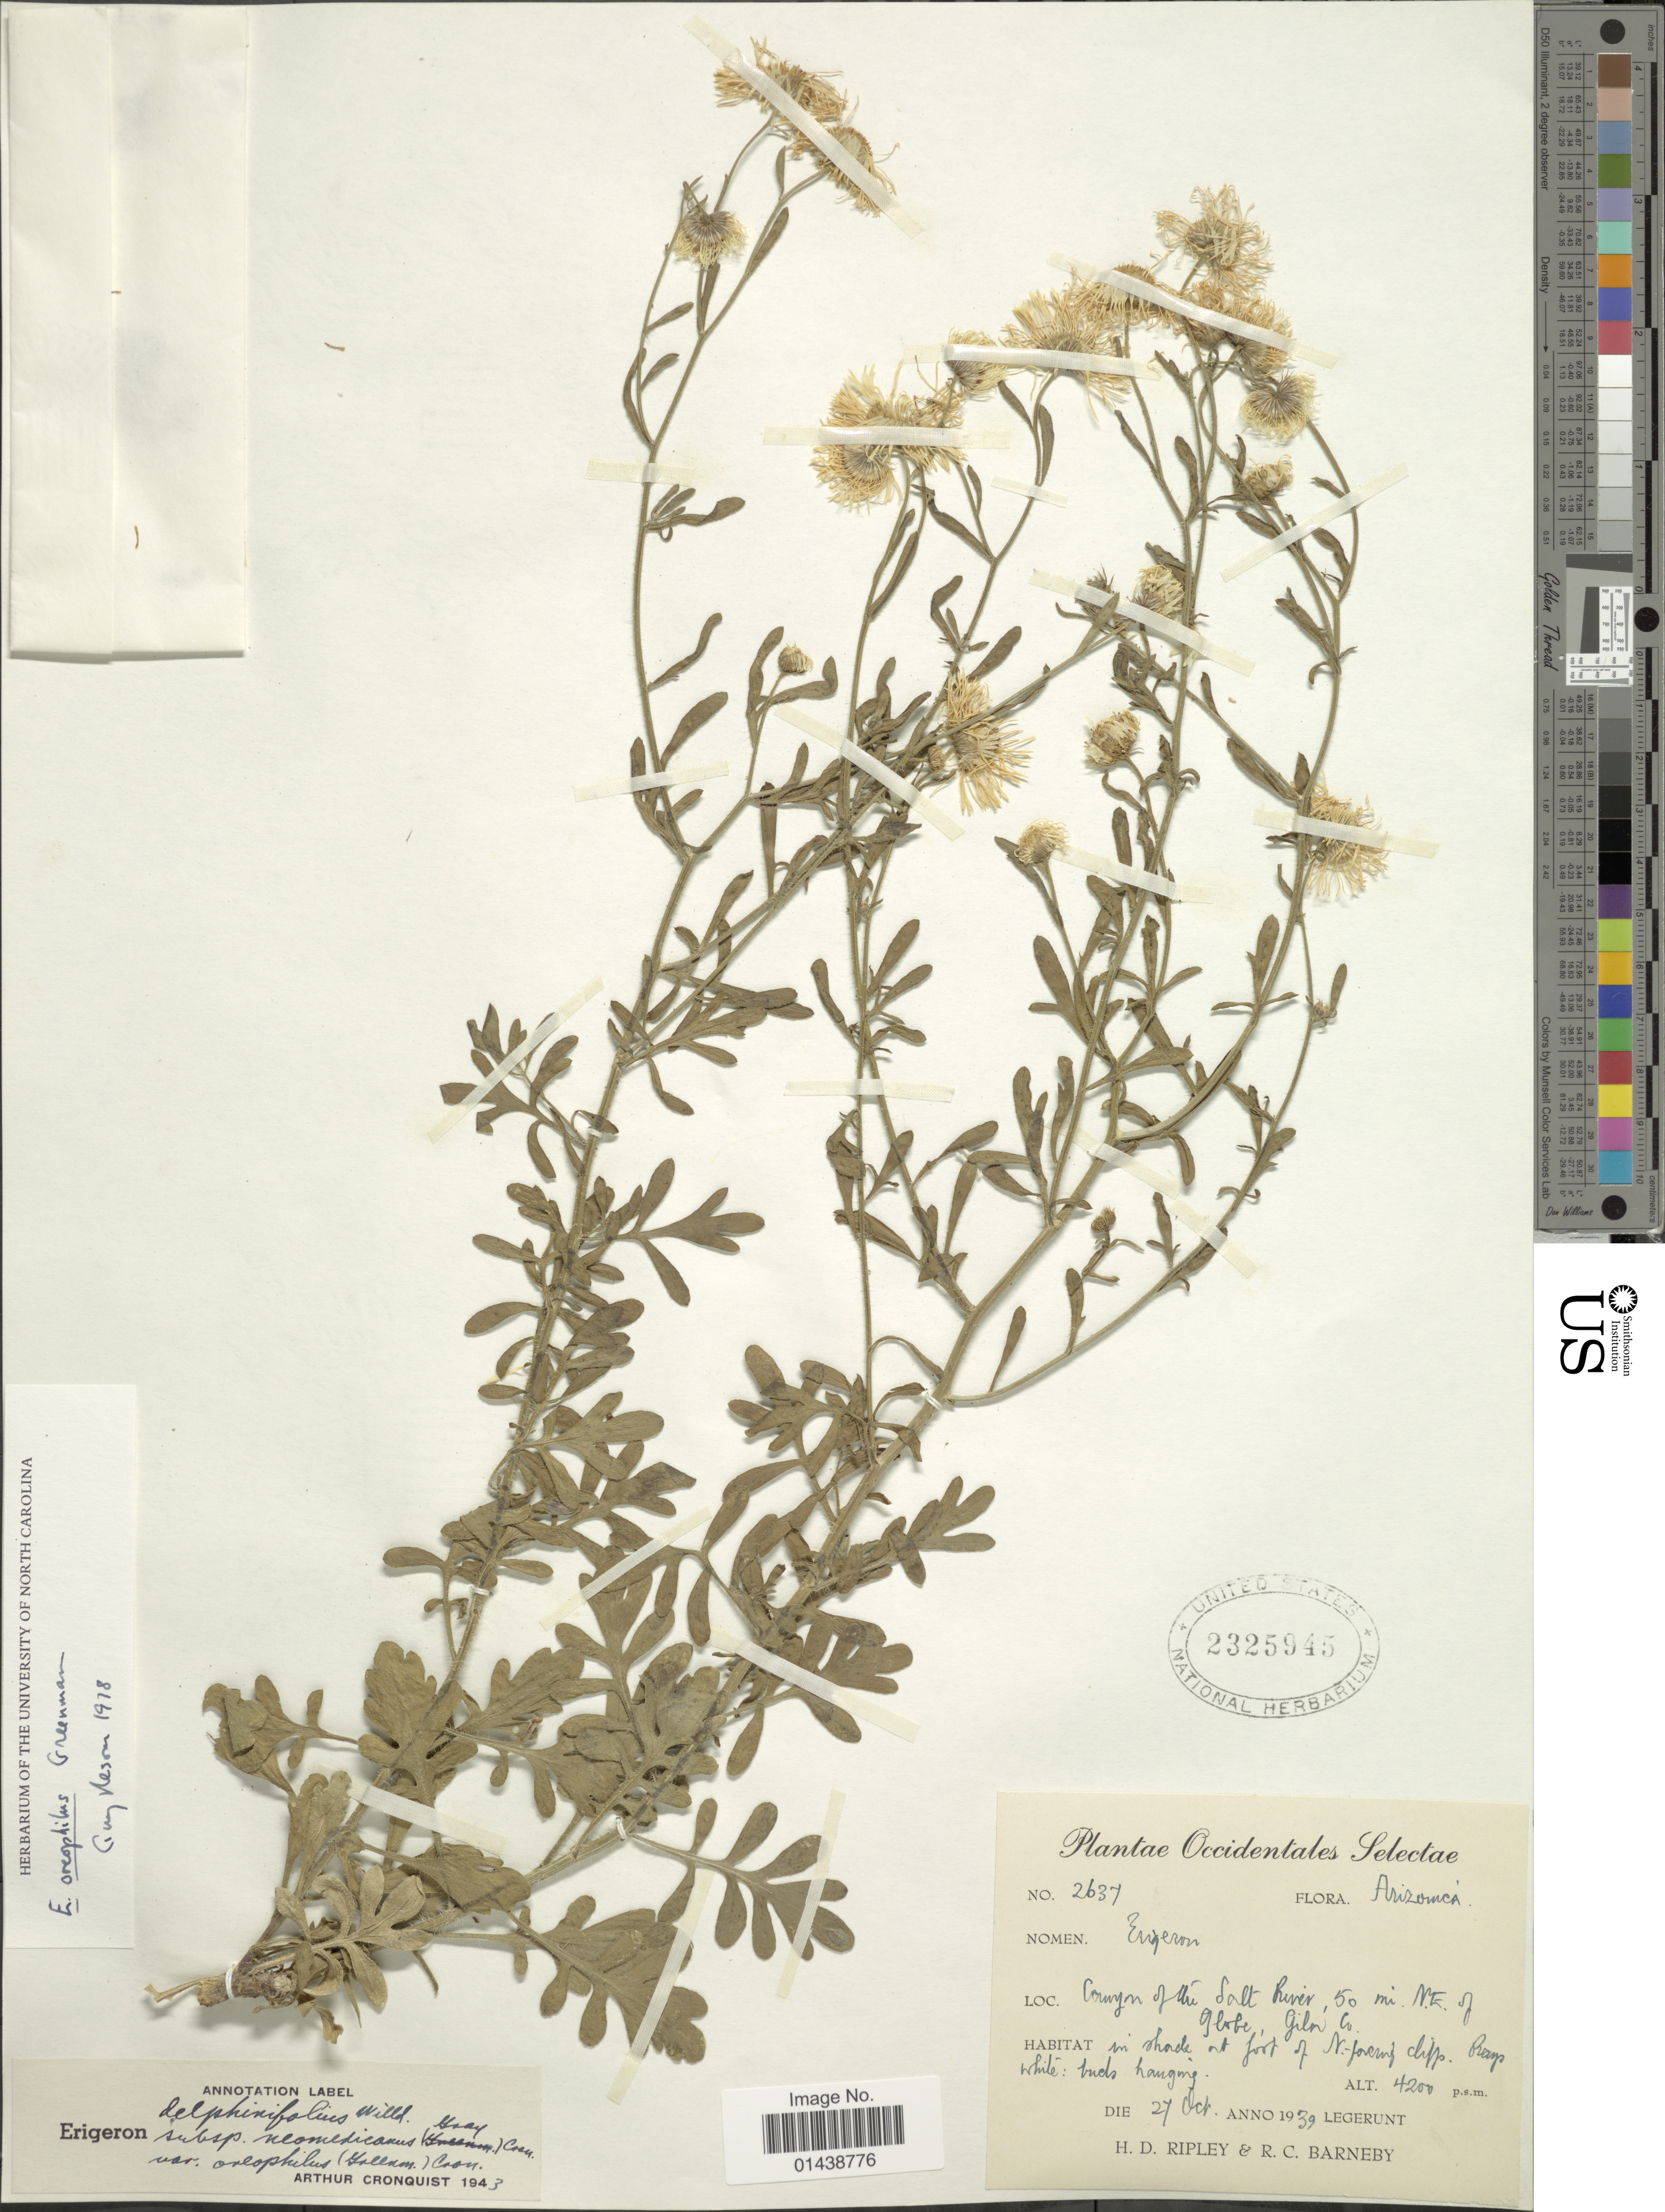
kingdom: Plantae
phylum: Tracheophyta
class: Magnoliopsida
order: Asterales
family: Asteraceae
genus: Erigeron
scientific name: Erigeron oreophilus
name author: Greenm.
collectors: H. Ripley & R. C. Barneby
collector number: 2637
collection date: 1939-10-27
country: United States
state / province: Arizona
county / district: Gila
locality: Canyon of the Salt River, 50 mi. N. E. of Globe, Gila Co.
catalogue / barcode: US 2325945